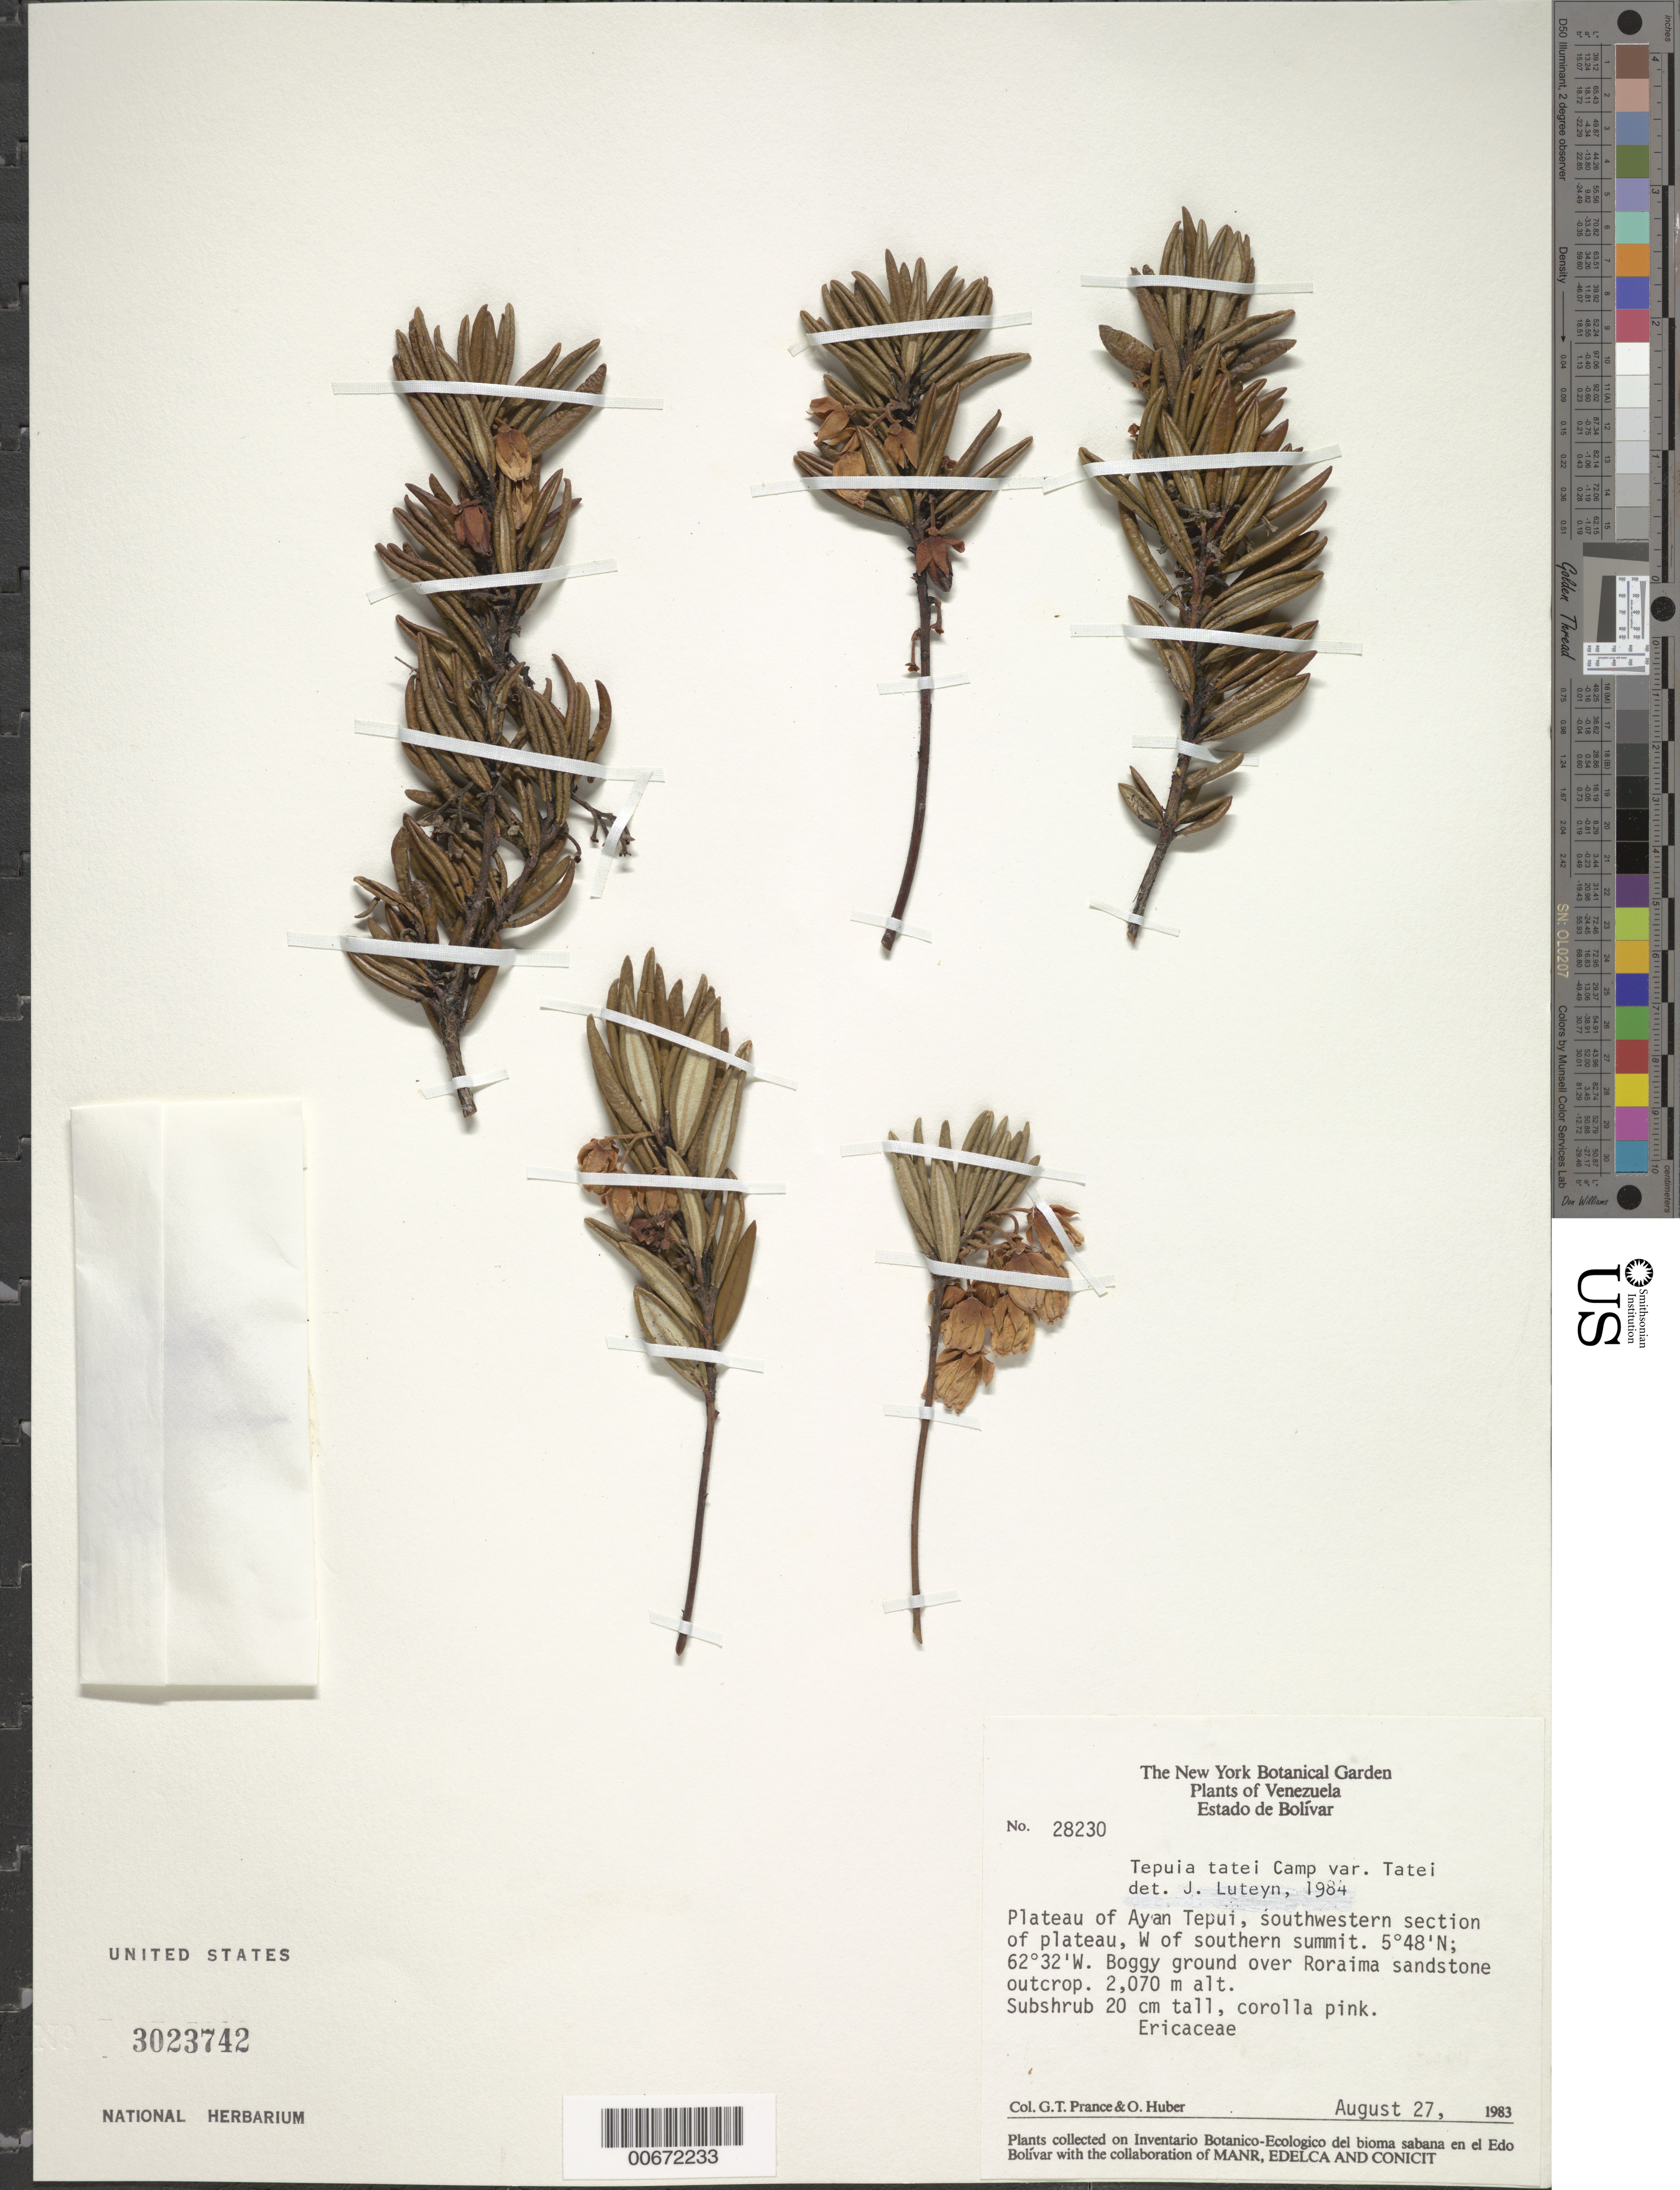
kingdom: Plantae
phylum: Tracheophyta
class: Magnoliopsida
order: Ericales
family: Ericaceae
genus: Tepuia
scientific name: Tepuia tatei var. tatei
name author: Camp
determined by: Luteyn, J. L.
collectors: G. T. Prance & O. Huber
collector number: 28230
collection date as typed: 27-Aug-83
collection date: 1983-08-27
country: Venezuela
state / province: Bolívar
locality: Auyan tepuí plateau, SW section of plateau, W of southern summit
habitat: Boggy ground on roraima sandstone outcrop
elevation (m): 2070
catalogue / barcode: US 3023742